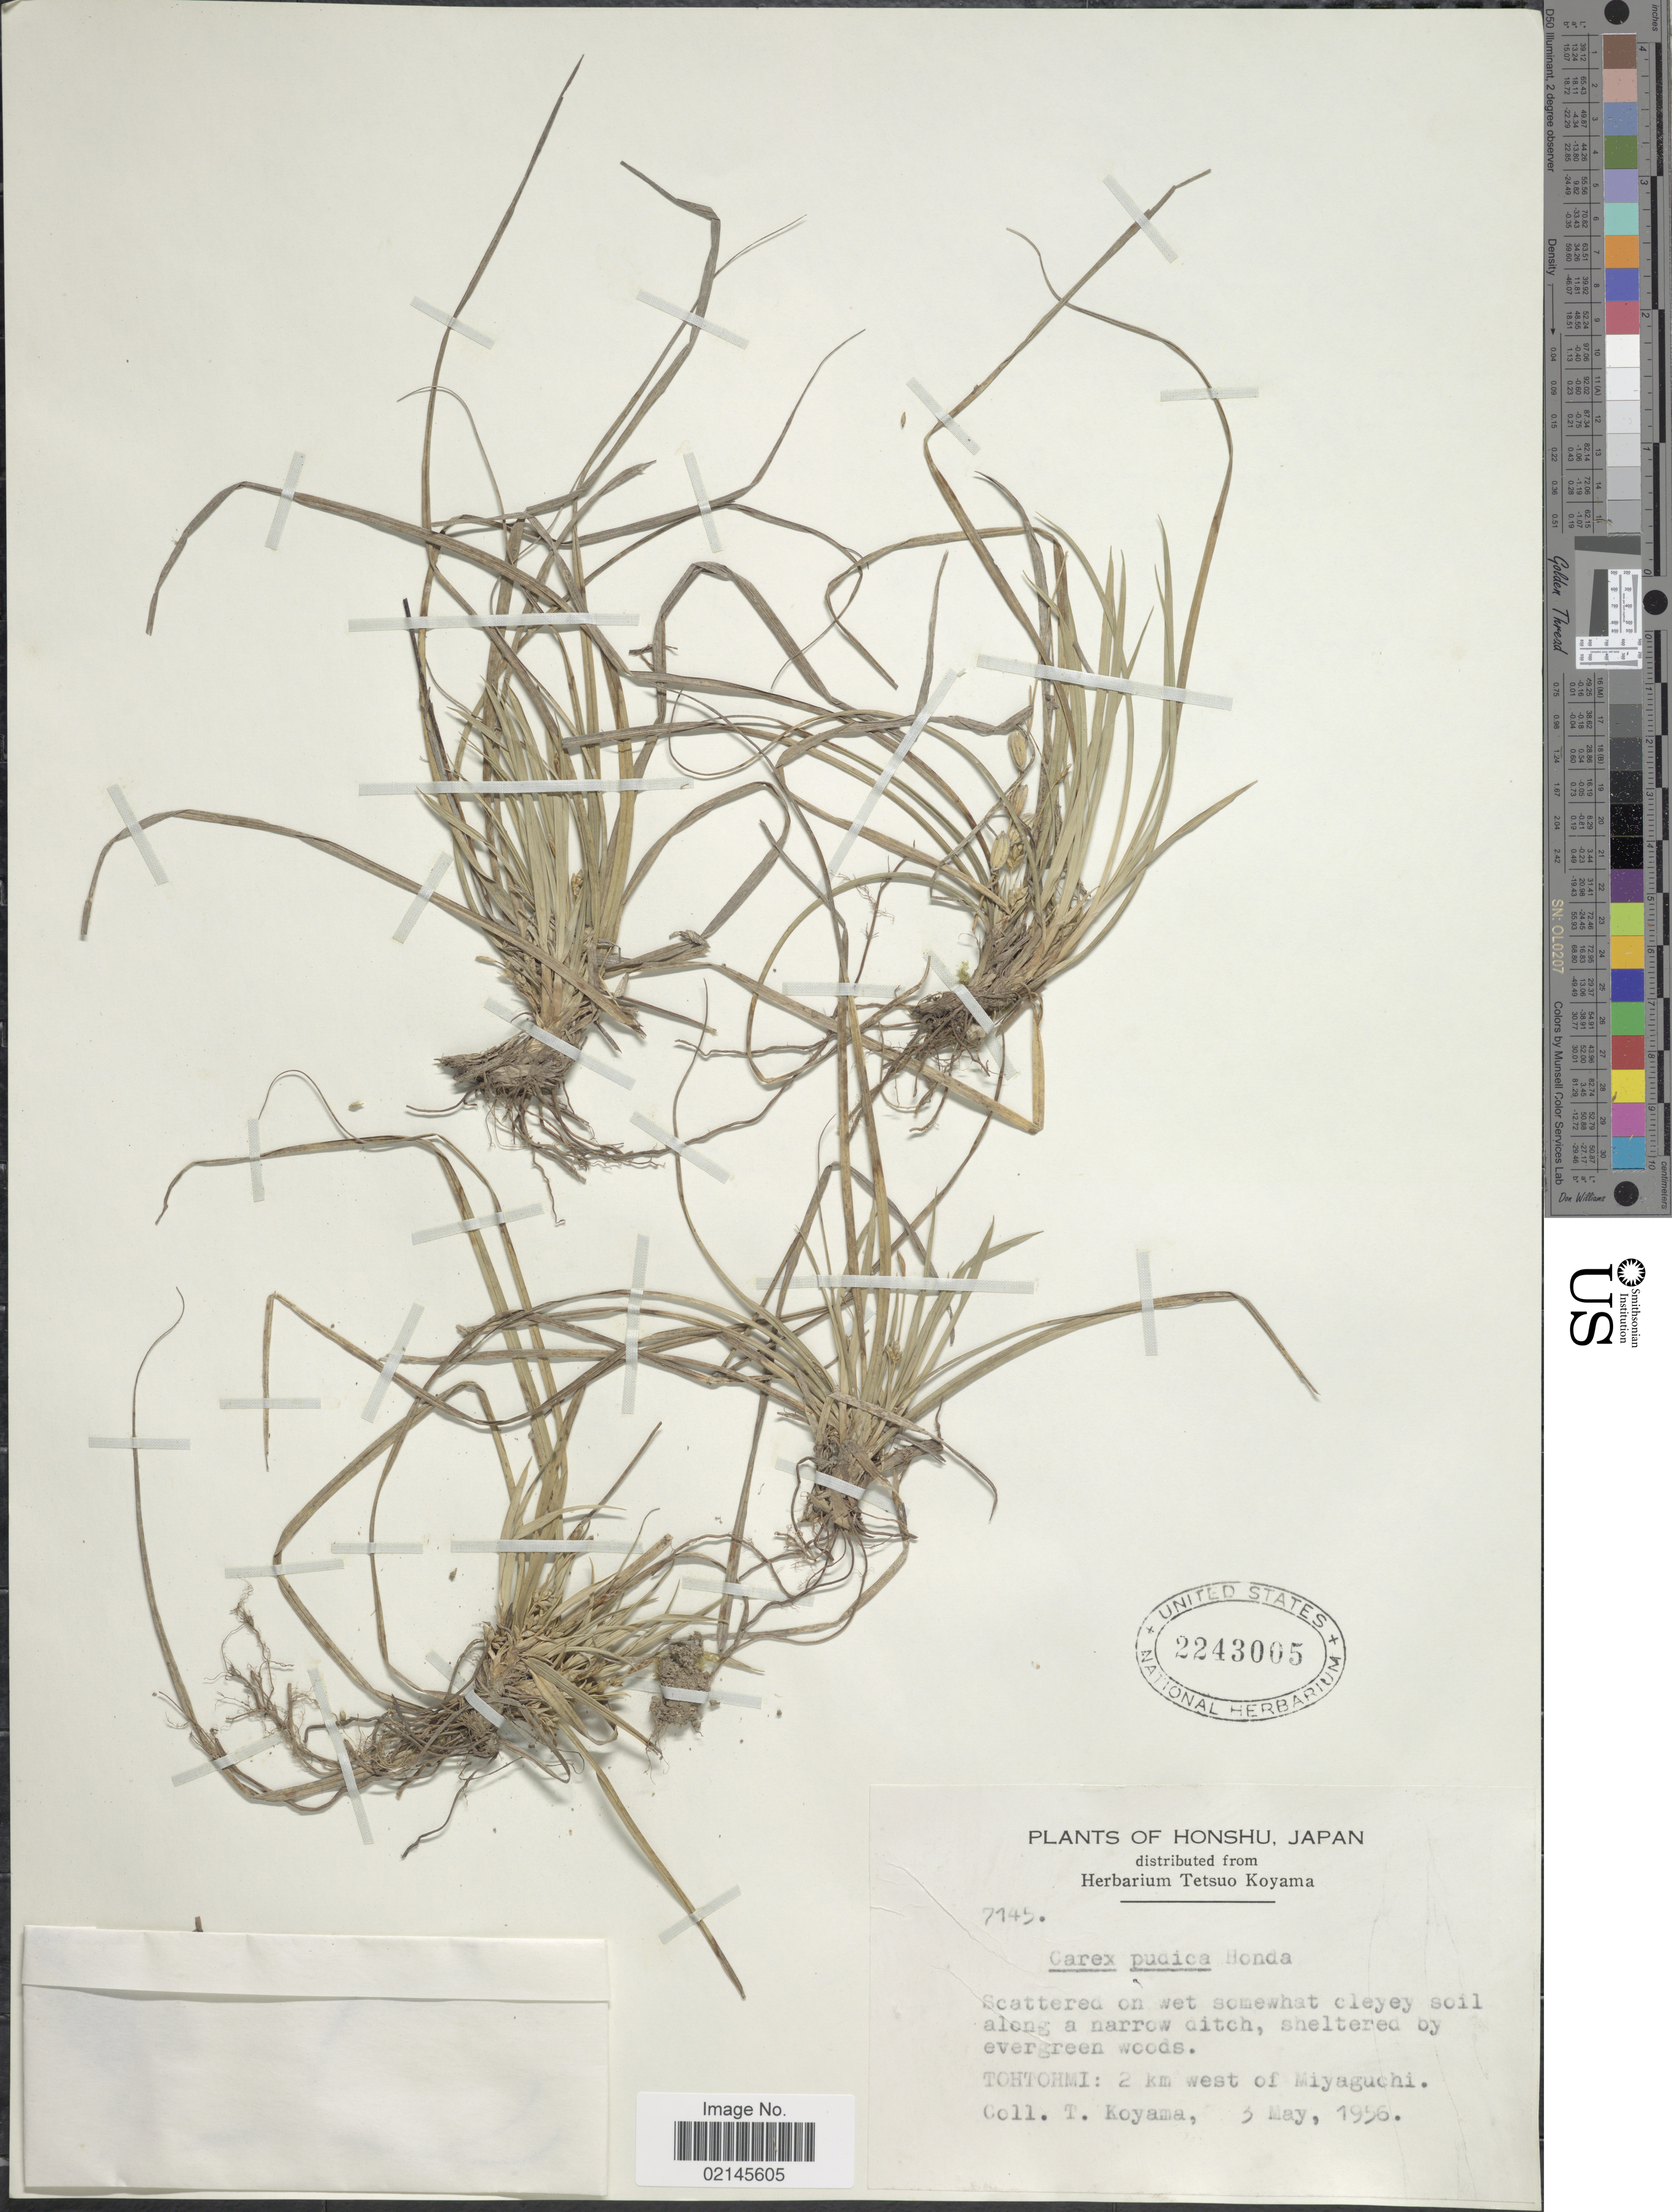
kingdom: Plantae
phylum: Tracheophyta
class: Liliopsida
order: Poales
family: Cyperaceae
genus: Carex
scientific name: Carex pudica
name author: Honda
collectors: T. Koyama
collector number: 7145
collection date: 1956-05-03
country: Japan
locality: Honshu, Tohtohmi, 2 km west of Miyaguchi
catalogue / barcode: US 2243005